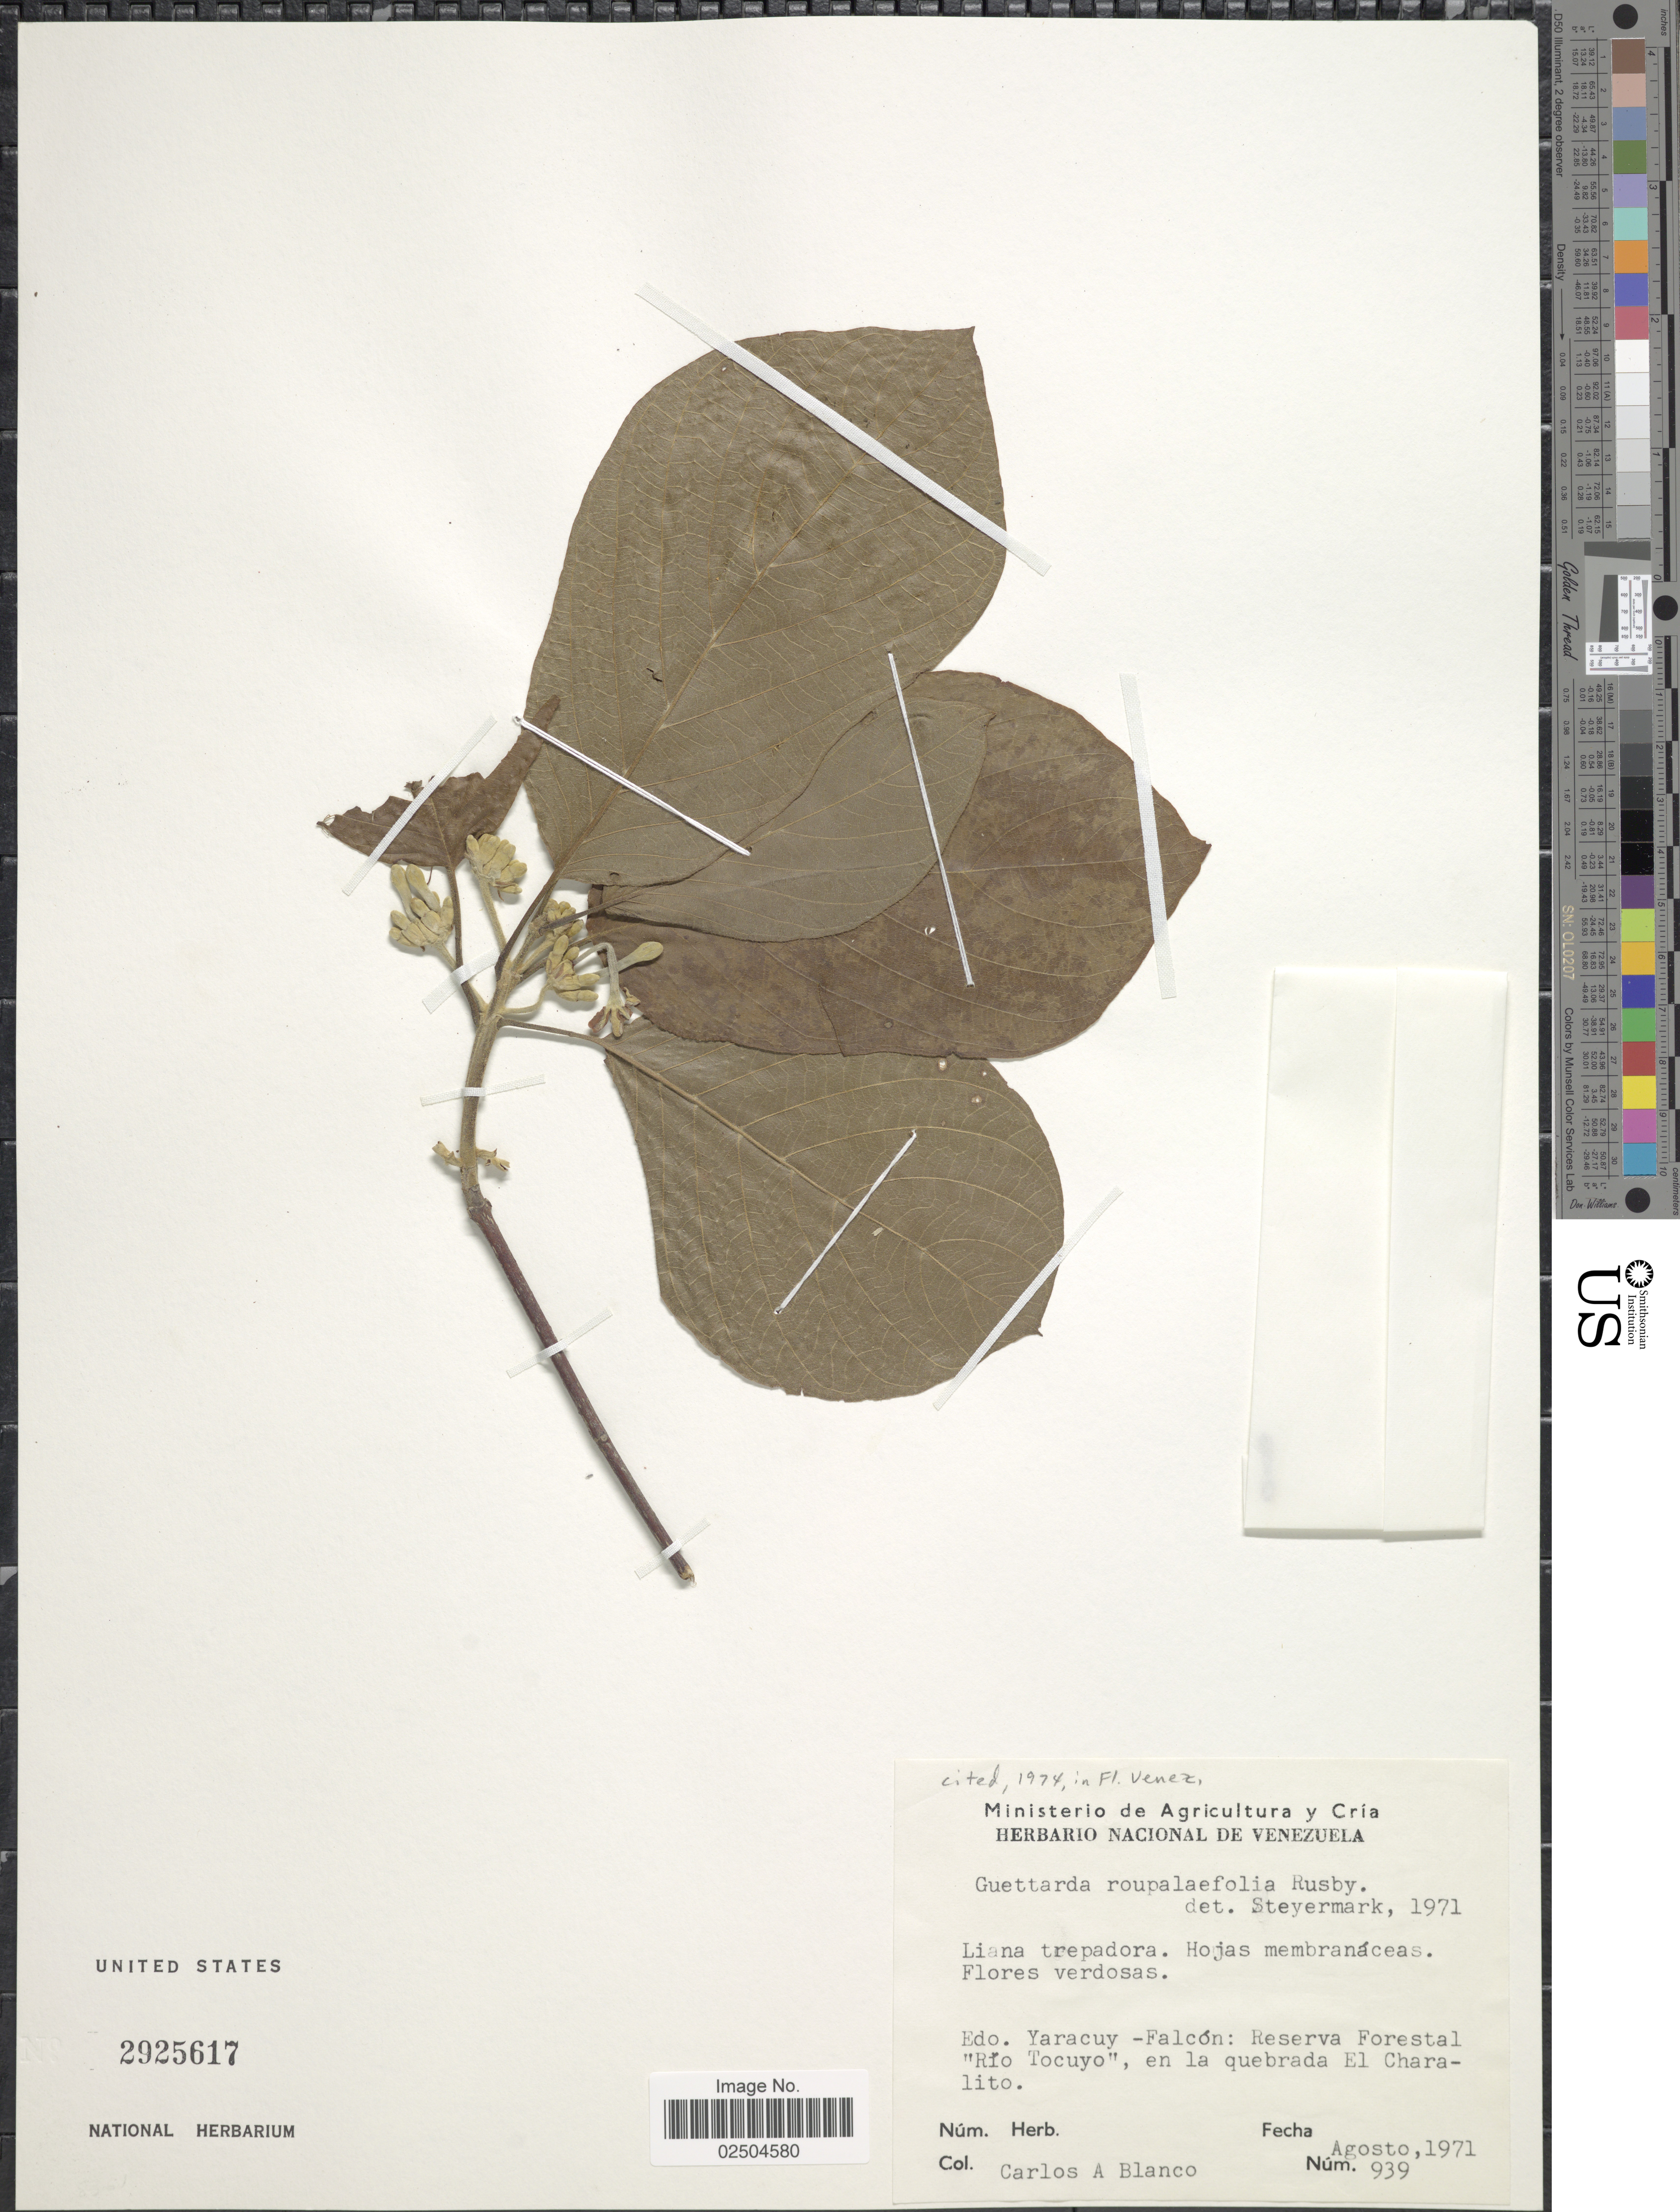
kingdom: Plantae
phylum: Tracheophyta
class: Magnoliopsida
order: Gentianales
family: Rubiaceae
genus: Guettarda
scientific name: Guettarda roupalifolia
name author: Rusby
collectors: C. A. Blanco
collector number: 939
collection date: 1971-08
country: Venezuela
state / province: Yaracuy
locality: Edo. Yaracuy - Falcon: Reserva Forestal Rio Tocuyo, en la quebrada El Charalito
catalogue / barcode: US 2925617